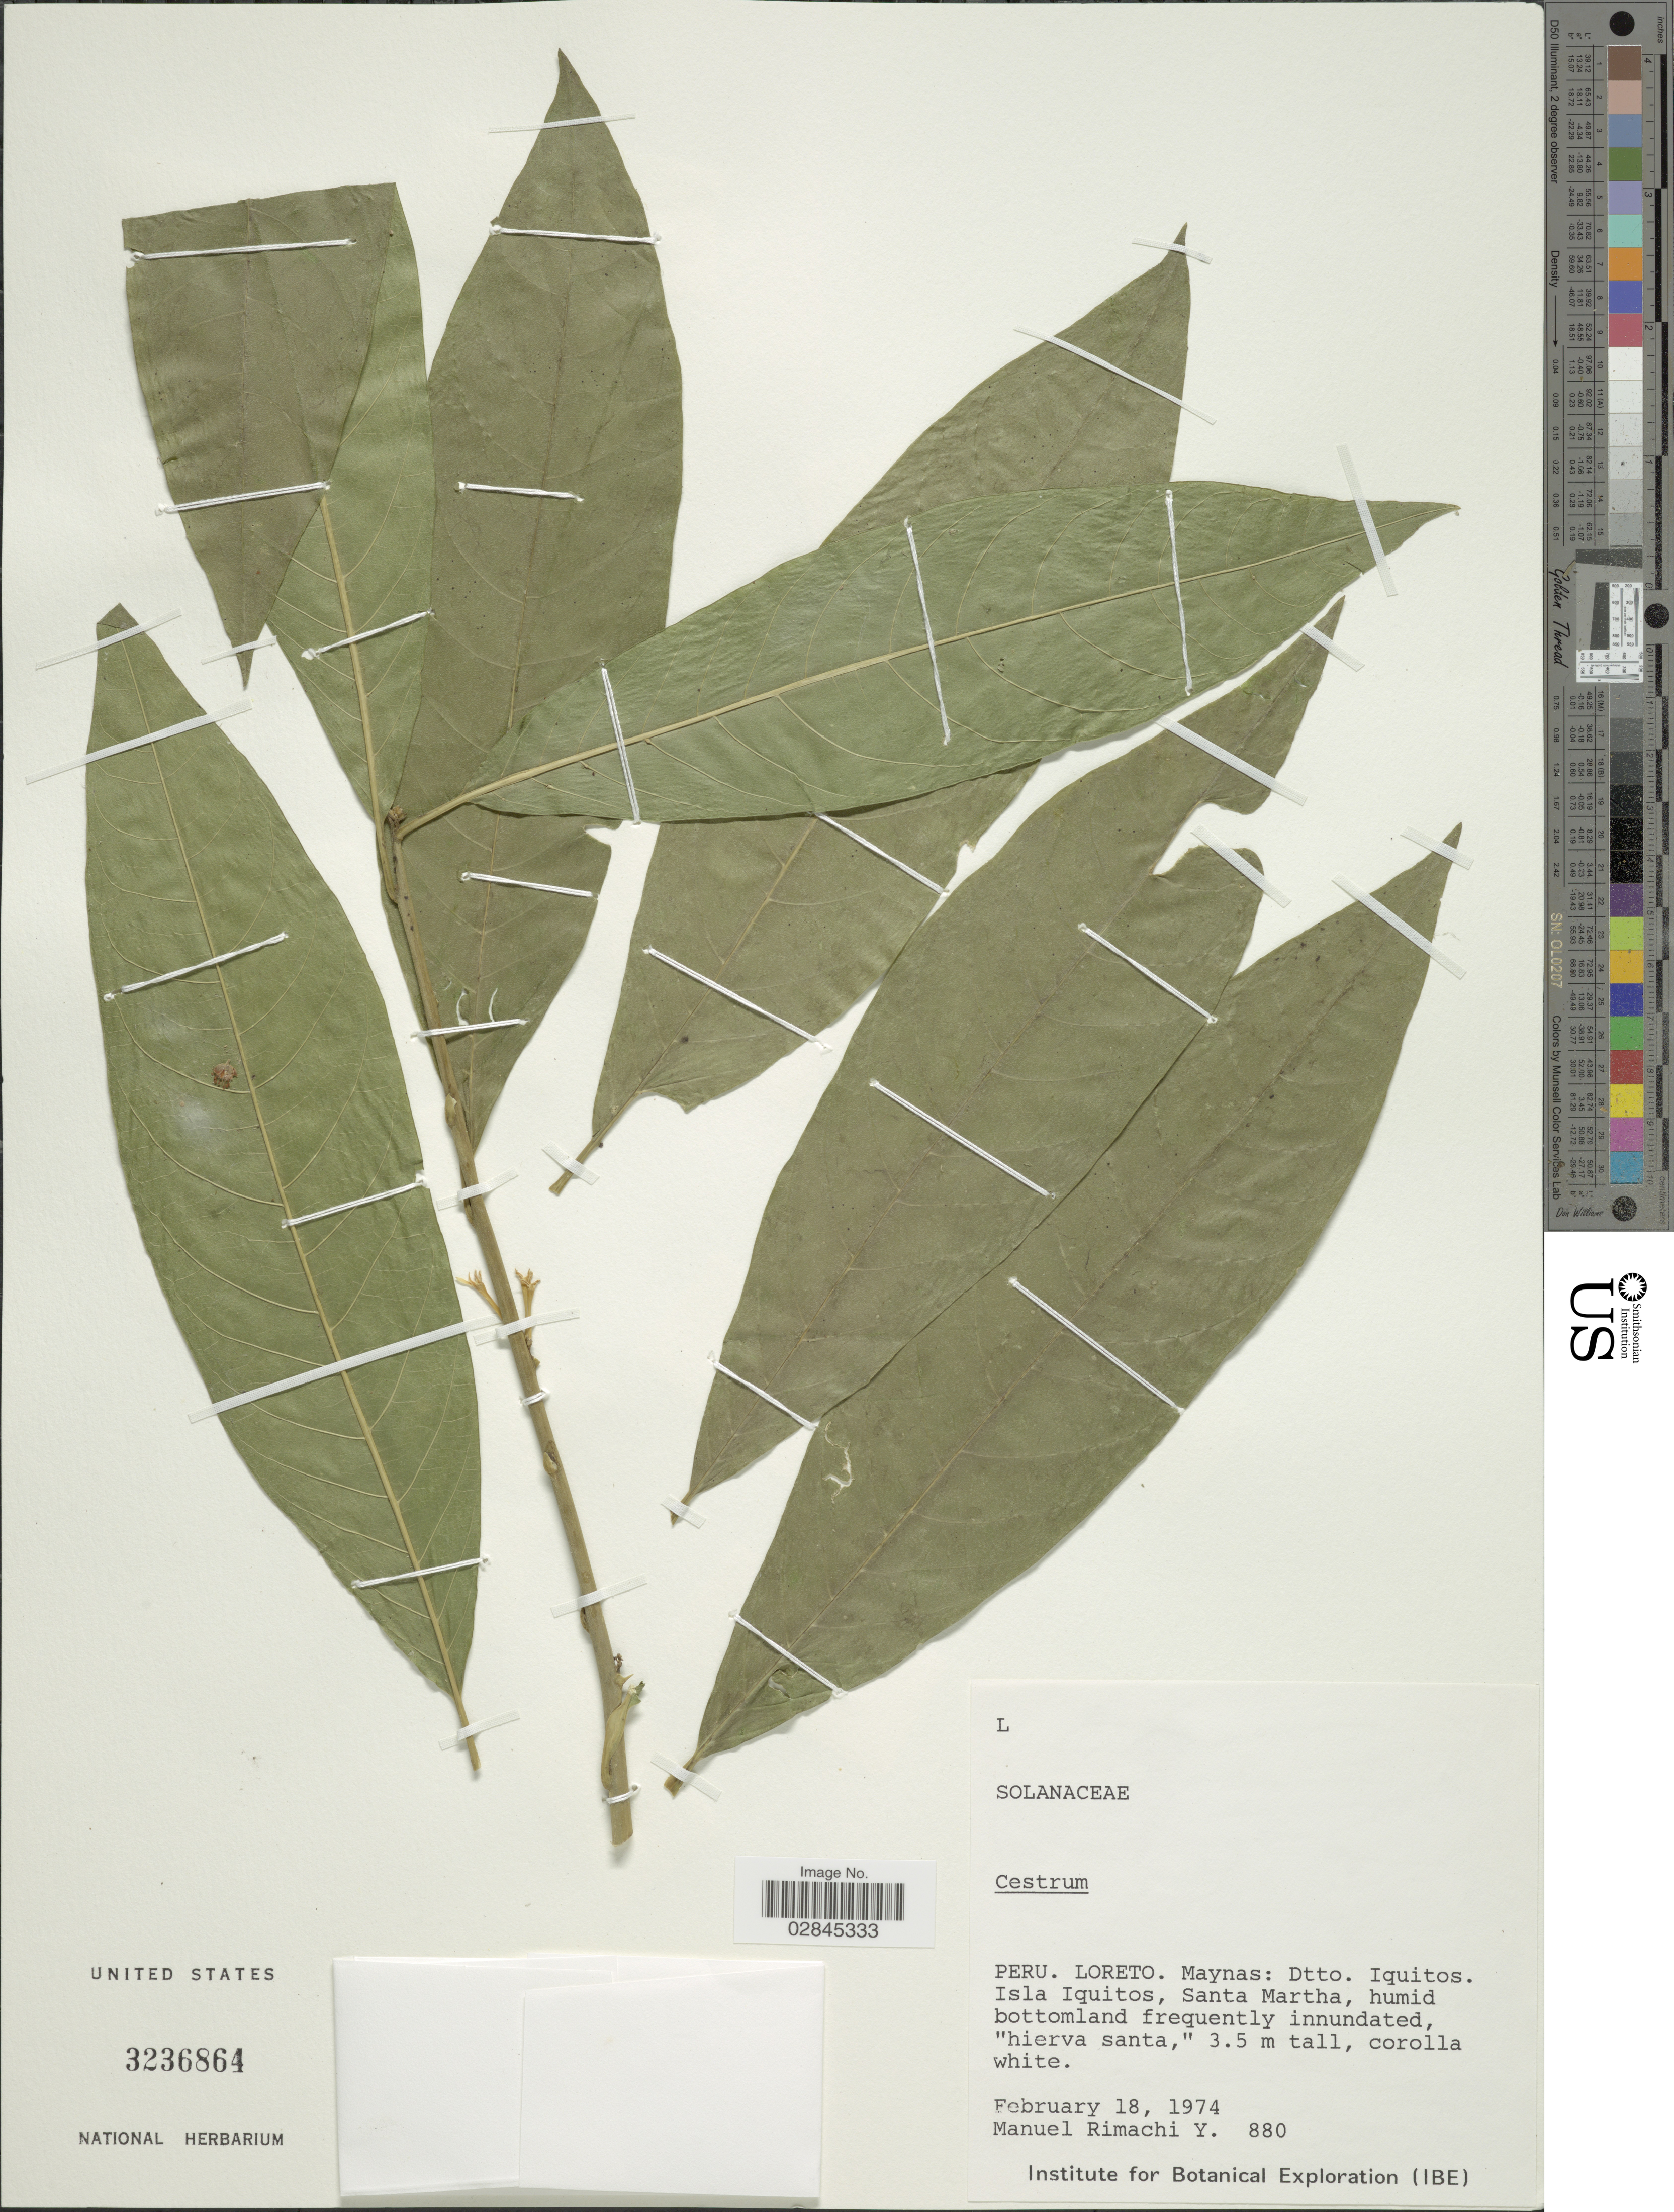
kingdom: Plantae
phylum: Tracheophyta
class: Magnoliopsida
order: Solanales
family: Solanaceae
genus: Cestrum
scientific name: Cestrum sp.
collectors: M. Rimachi Y.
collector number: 880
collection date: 1974-02-18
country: Peru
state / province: Loreto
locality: Maynas: Dtto. Iquitos. Isla Iquitos, Santa Martha.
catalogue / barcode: US 3236864